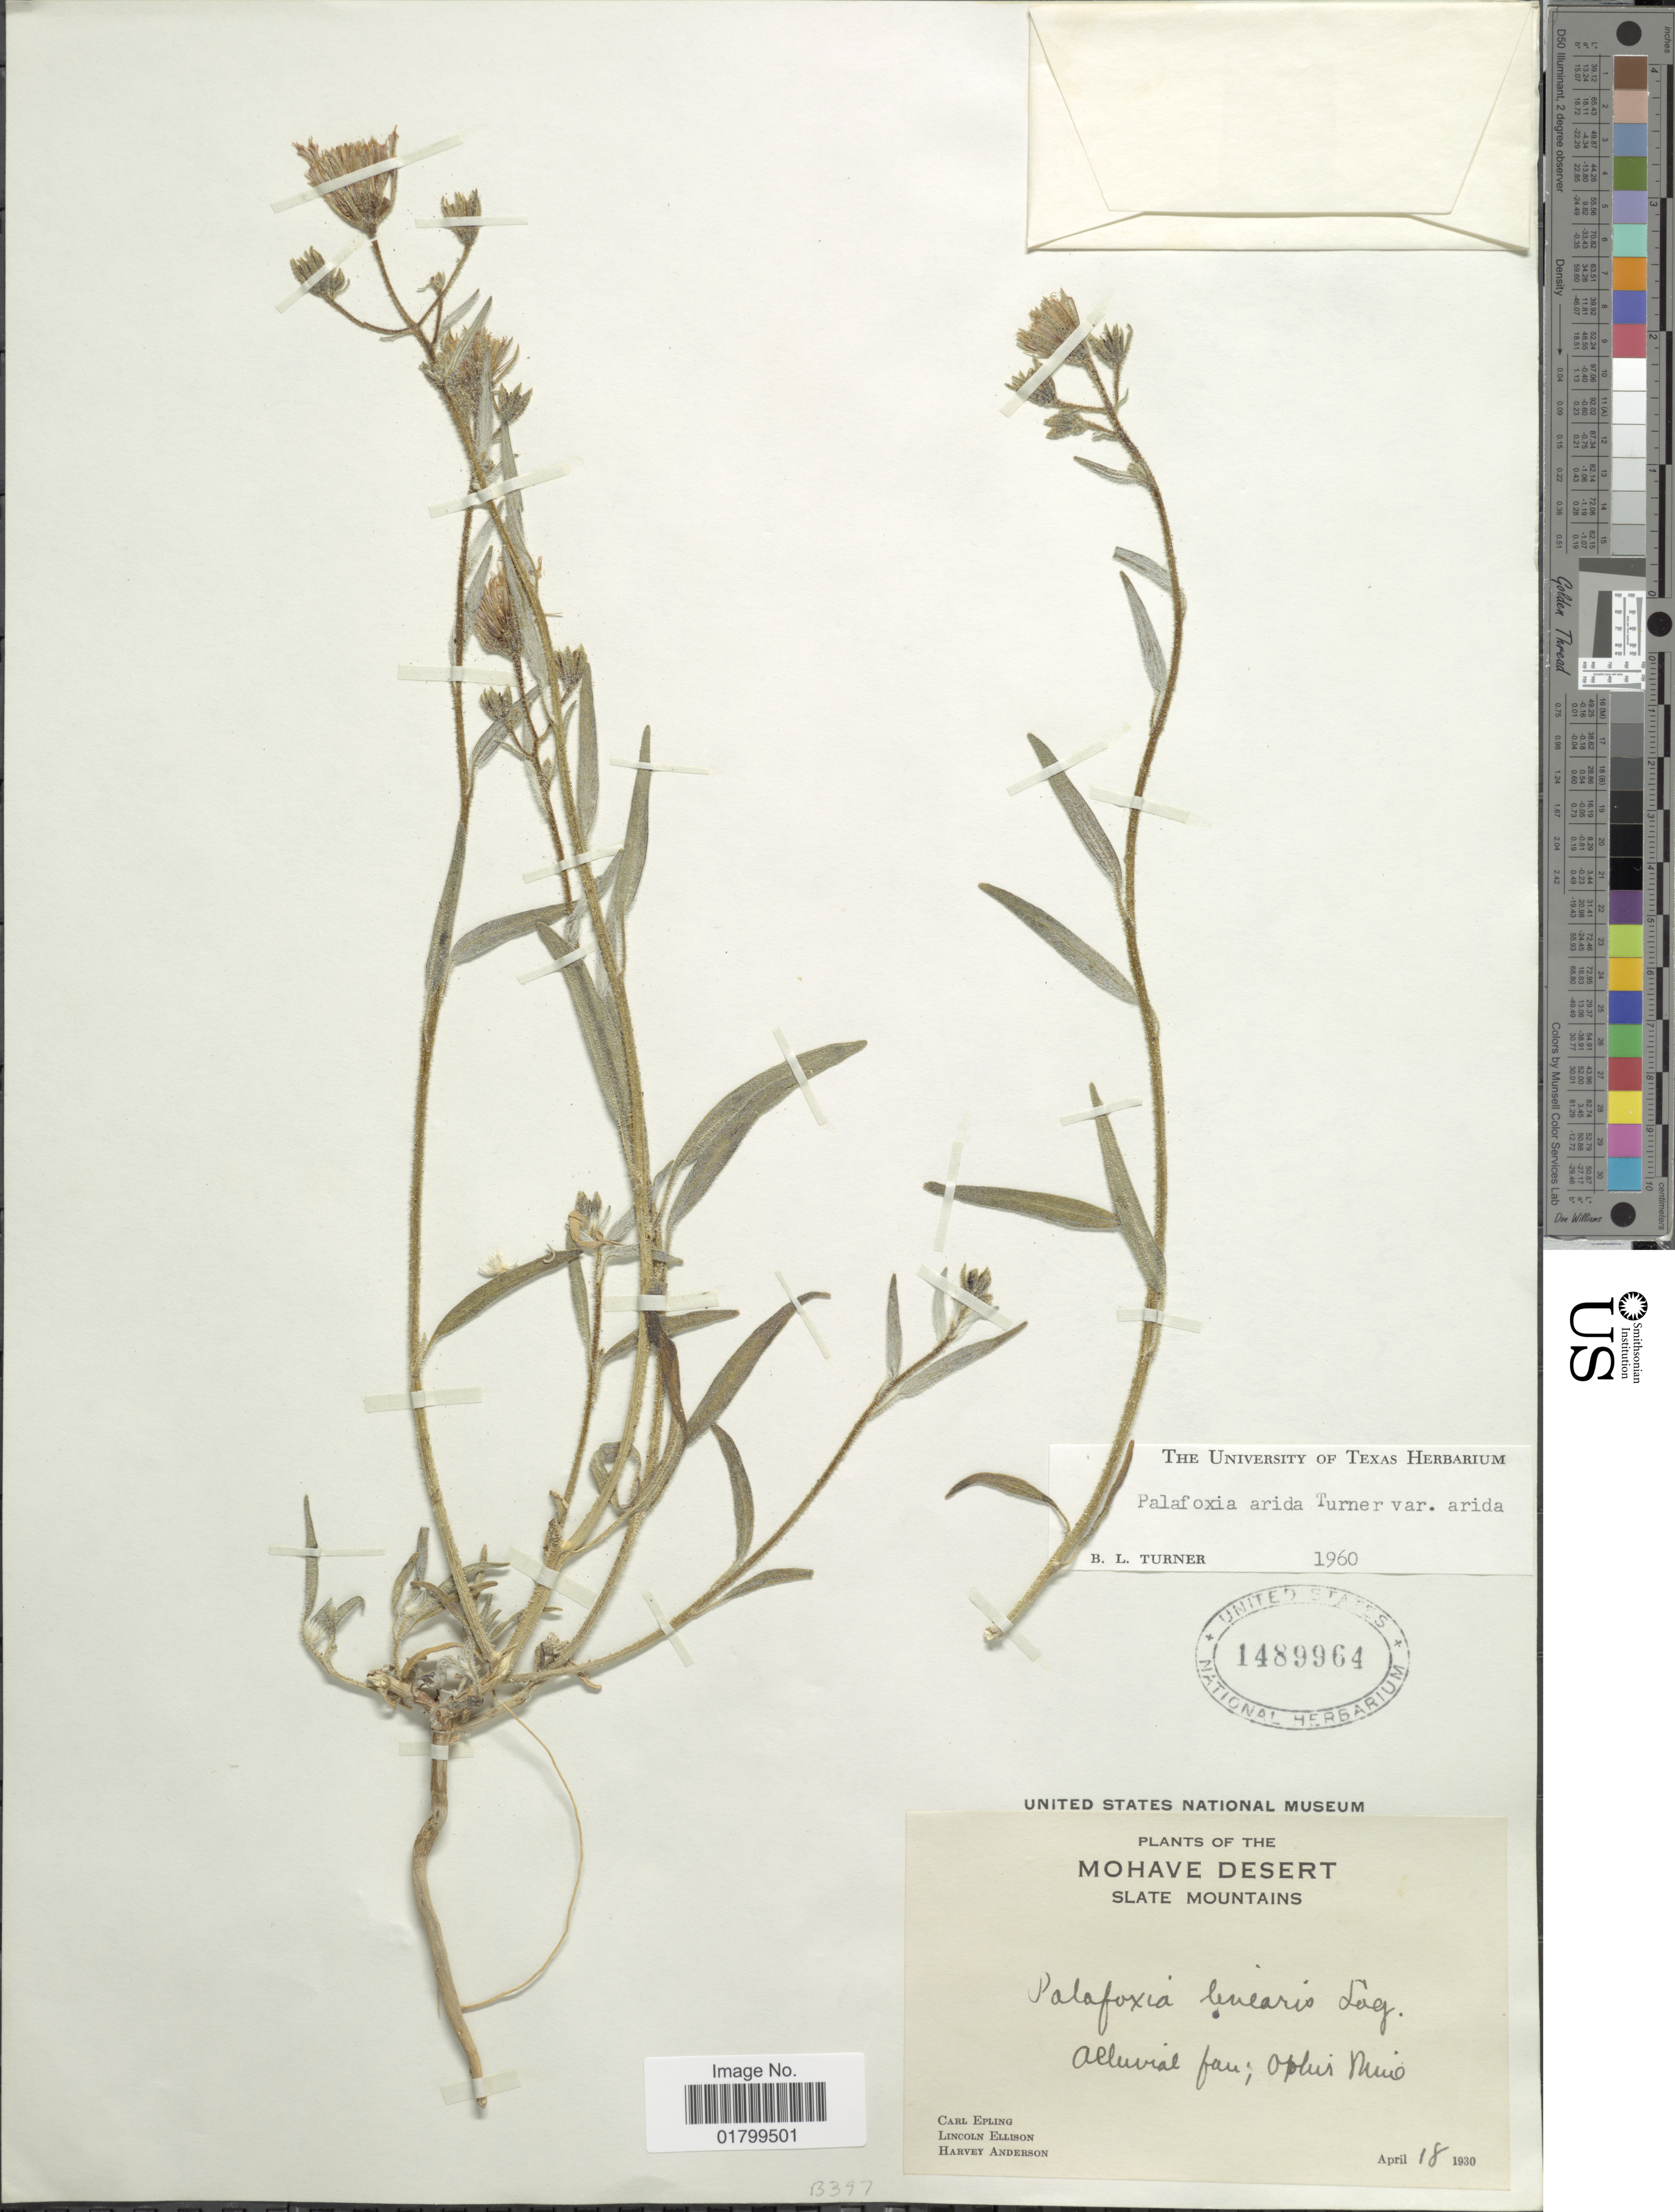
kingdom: Plantae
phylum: Tracheophyta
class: Magnoliopsida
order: Asterales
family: Asteraceae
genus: Palafoxia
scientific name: Palafoxia arida var. arida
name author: B.L. Turner & M.I. Morris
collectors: C. C. Epling, L. Ellison & H. Anderson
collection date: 1830-04-18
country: United States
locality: Mohave Desert, Slate Mountains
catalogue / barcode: US 1489964